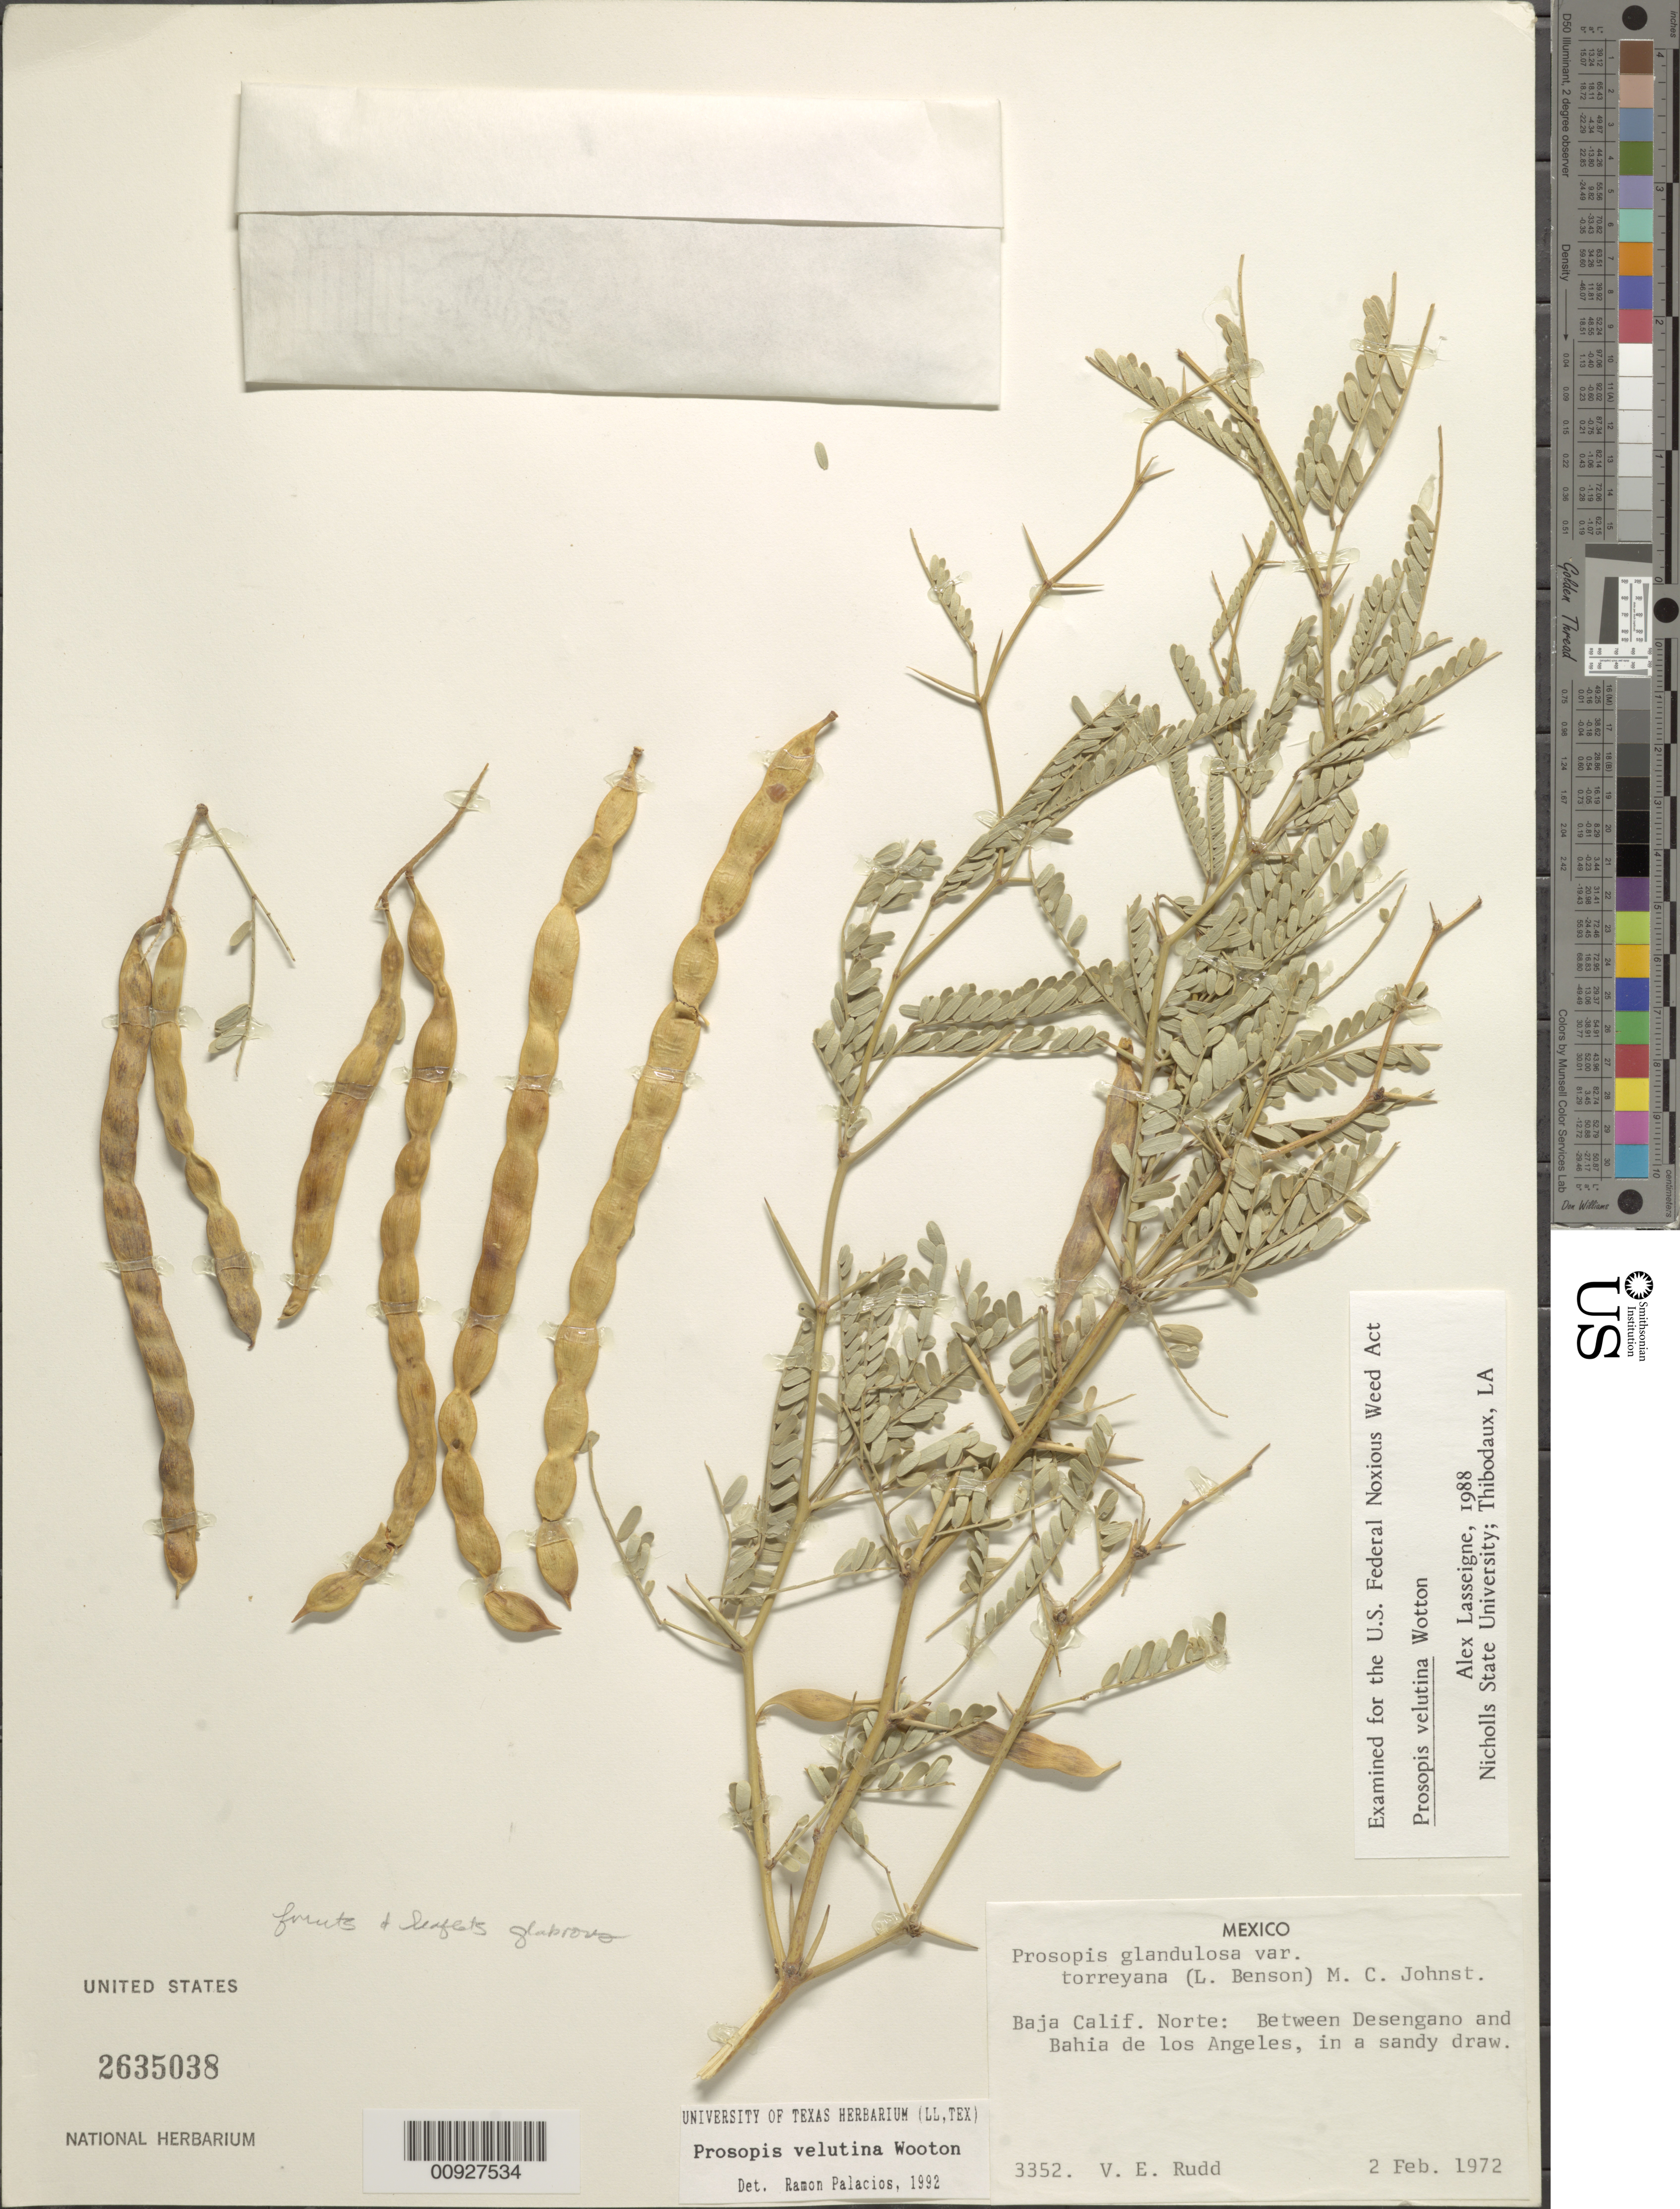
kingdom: Plantae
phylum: Tracheophyta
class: Magnoliopsida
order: Fabales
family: Fabaceae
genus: Neltuma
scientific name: Neltuma laevigata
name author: (Humb. & Bonpl. ex Willd.) Britton & Rose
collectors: V. E. Rudd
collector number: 3352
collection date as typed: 02 Feb 1972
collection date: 1972-02-02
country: Mexico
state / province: Baja California Norte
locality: Baja California Norte: Between Desengano and Bahía de Los Angeles.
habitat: In a sandy draw.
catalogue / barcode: US 2635038